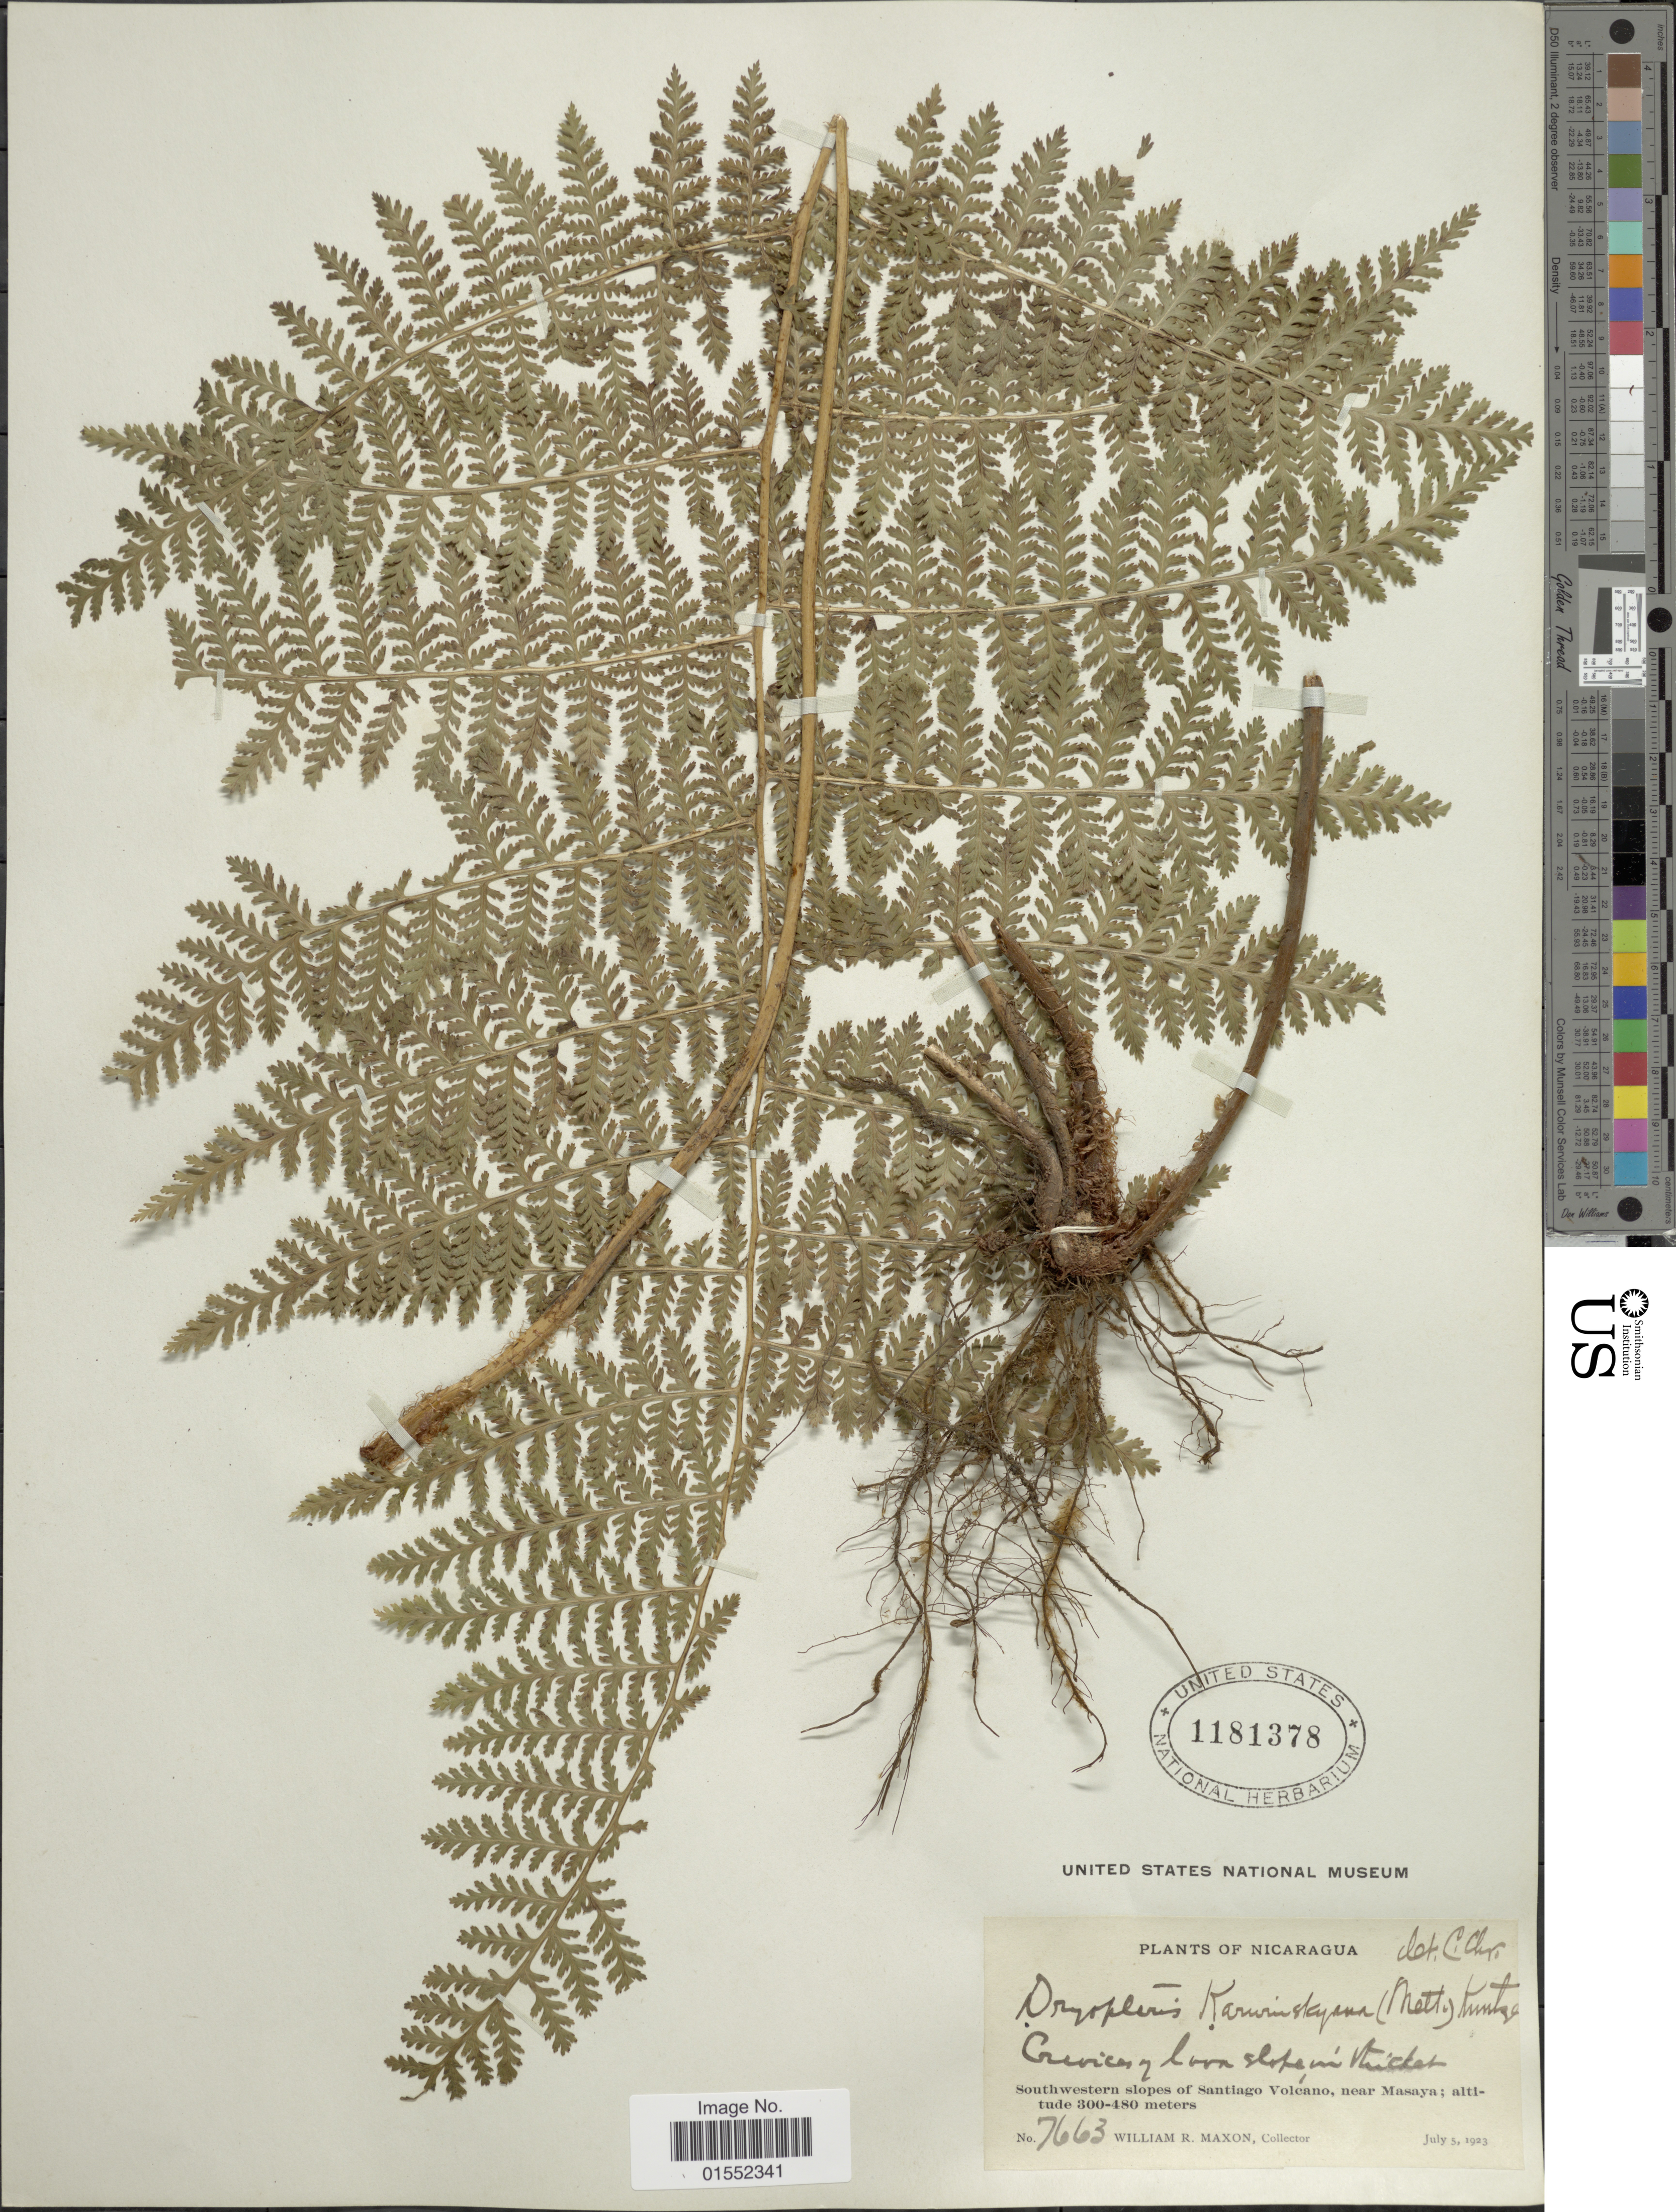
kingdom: Plantae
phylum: Tracheophyta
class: Polypodiopsida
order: Polypodiales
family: Dryopteridaceae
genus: Dryopteris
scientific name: Dryopteris karwinskyana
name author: (Mett.) Kuntze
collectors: W. R. Maxon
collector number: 7663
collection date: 1923-07-05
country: Nicaragua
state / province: Masaya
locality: Southwestern slopes of Santiago Volcano, near Masaya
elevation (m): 300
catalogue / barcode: US 1181378